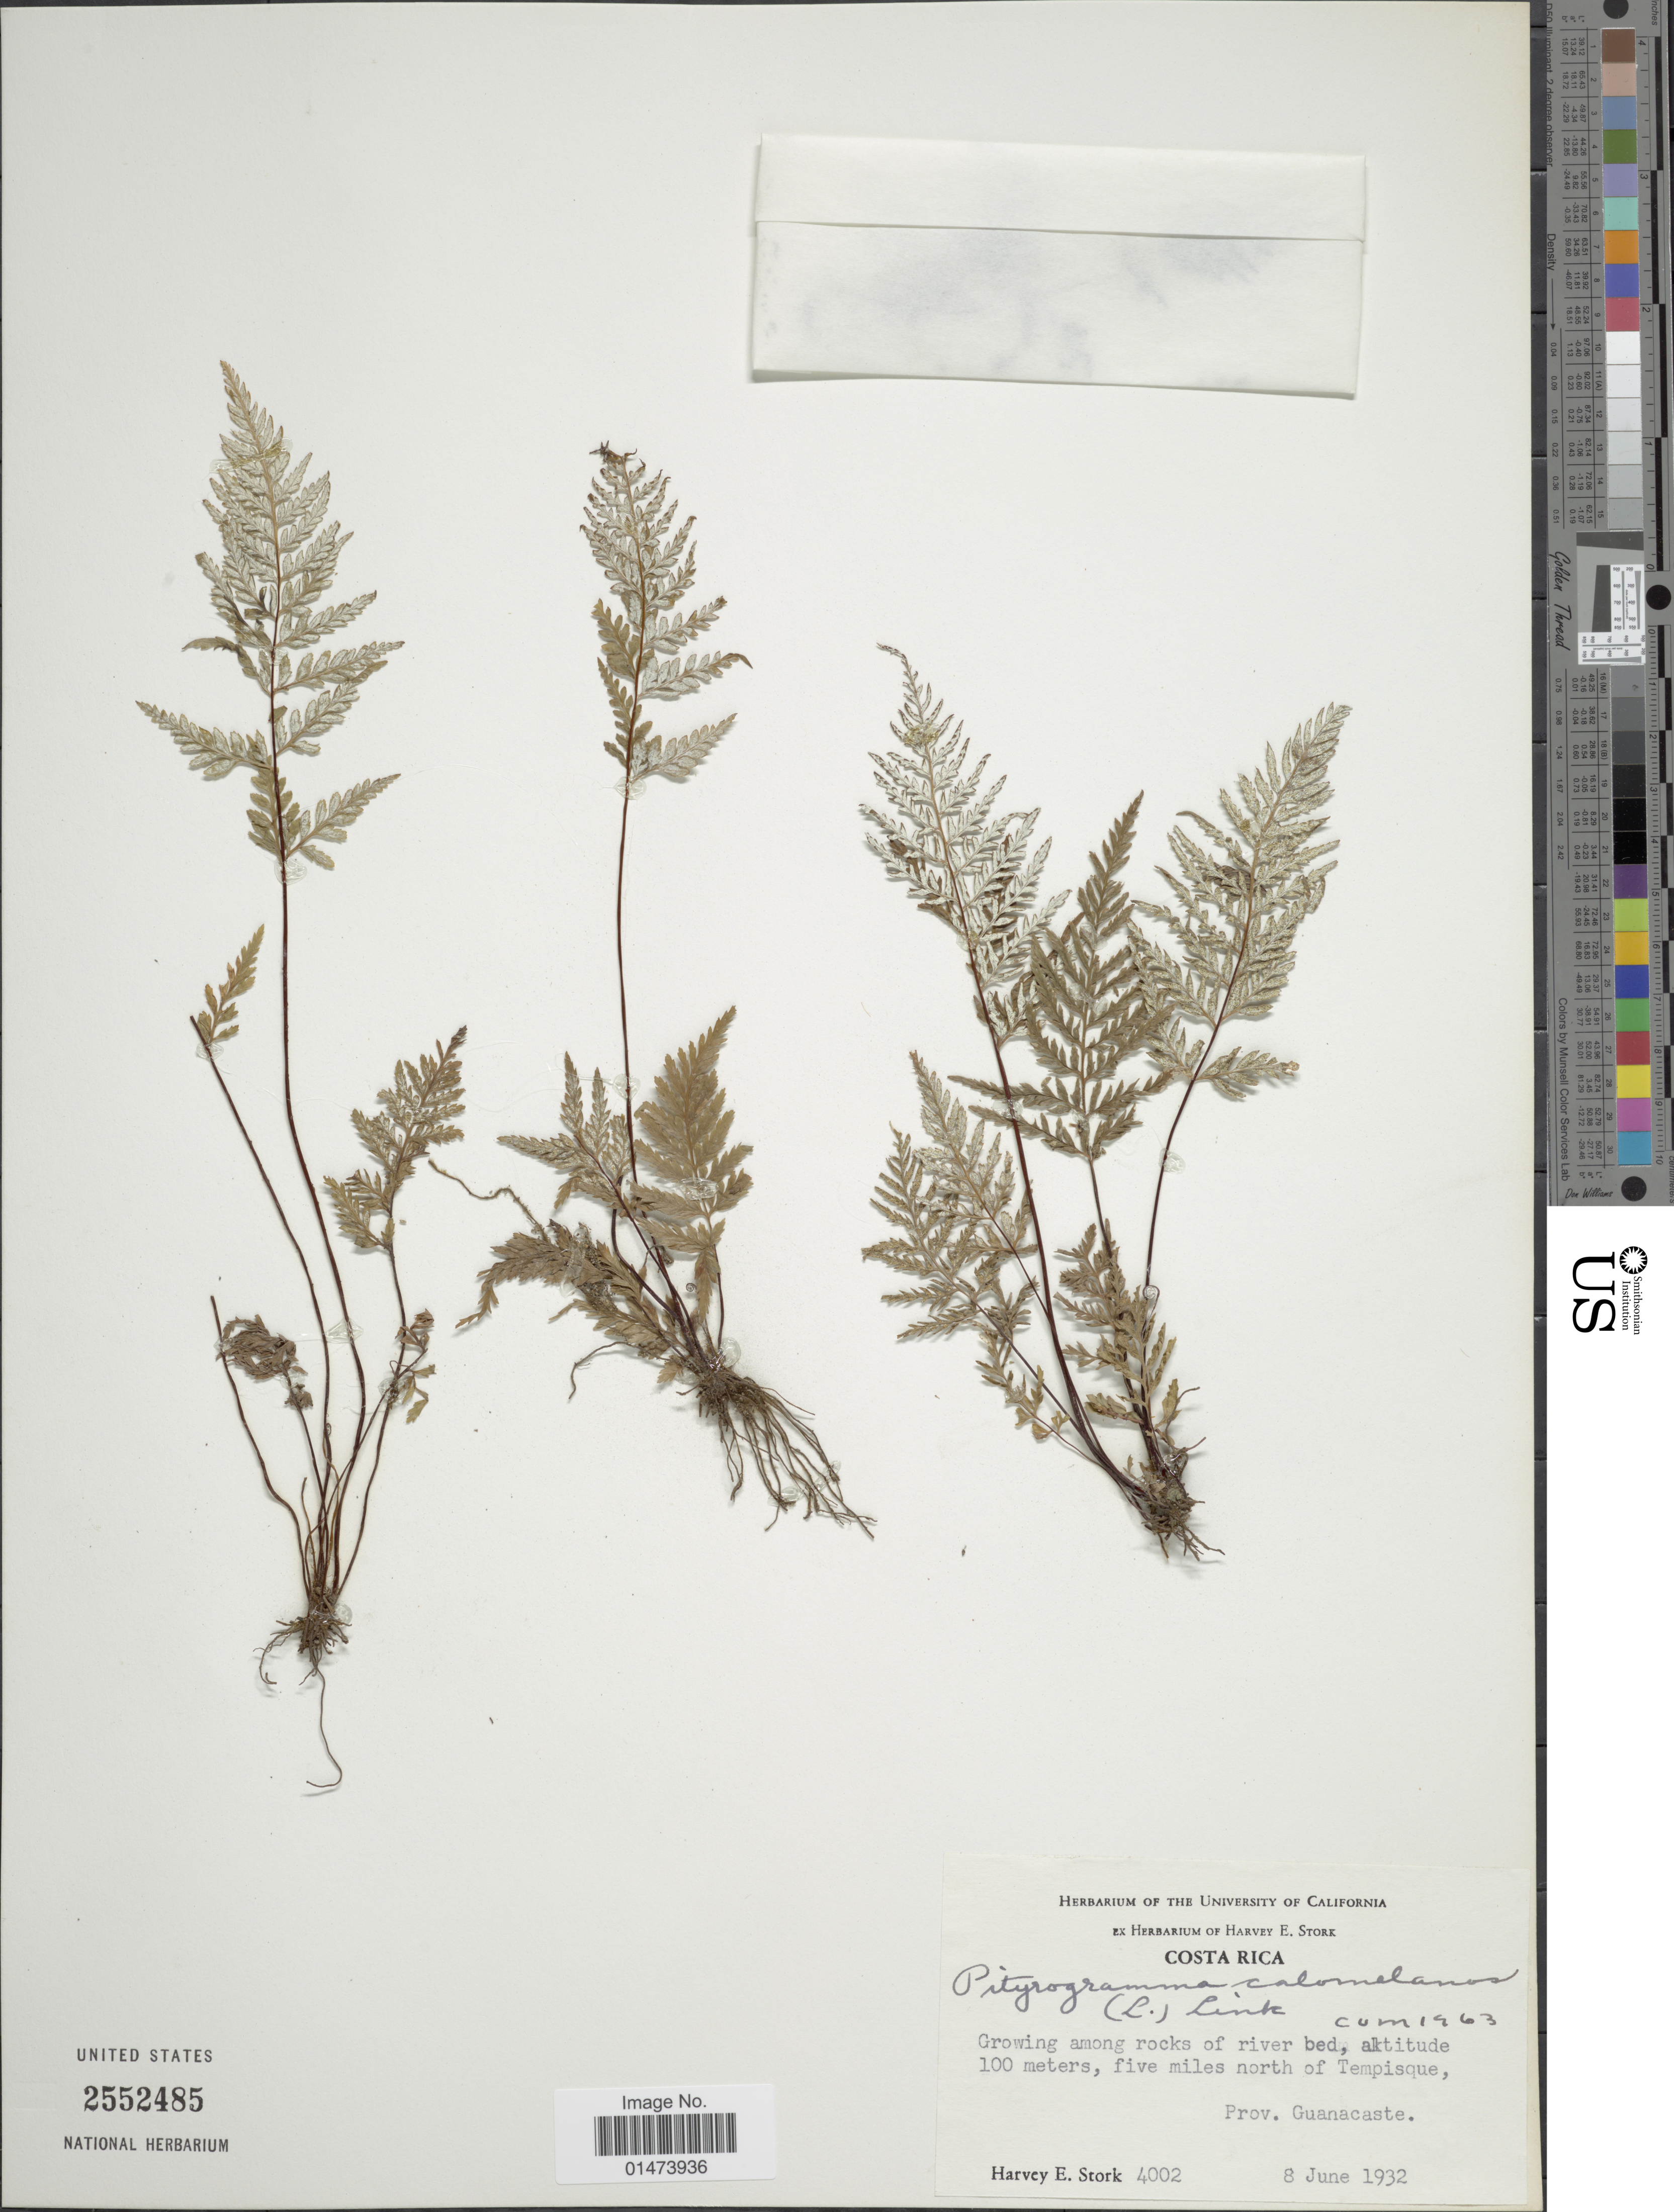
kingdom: Plantae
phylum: Tracheophyta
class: Polypodiopsida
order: Polypodiales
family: Pteridaceae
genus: Pityrogramma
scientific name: Pityrogramma calomelanos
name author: (L.) Link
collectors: H. E. Stork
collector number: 4002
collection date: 1932-06-08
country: Costa Rica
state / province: Guanacaste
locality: Growing among rocks of river bed, five miles north of Tempisque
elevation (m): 100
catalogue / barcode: US 2552485